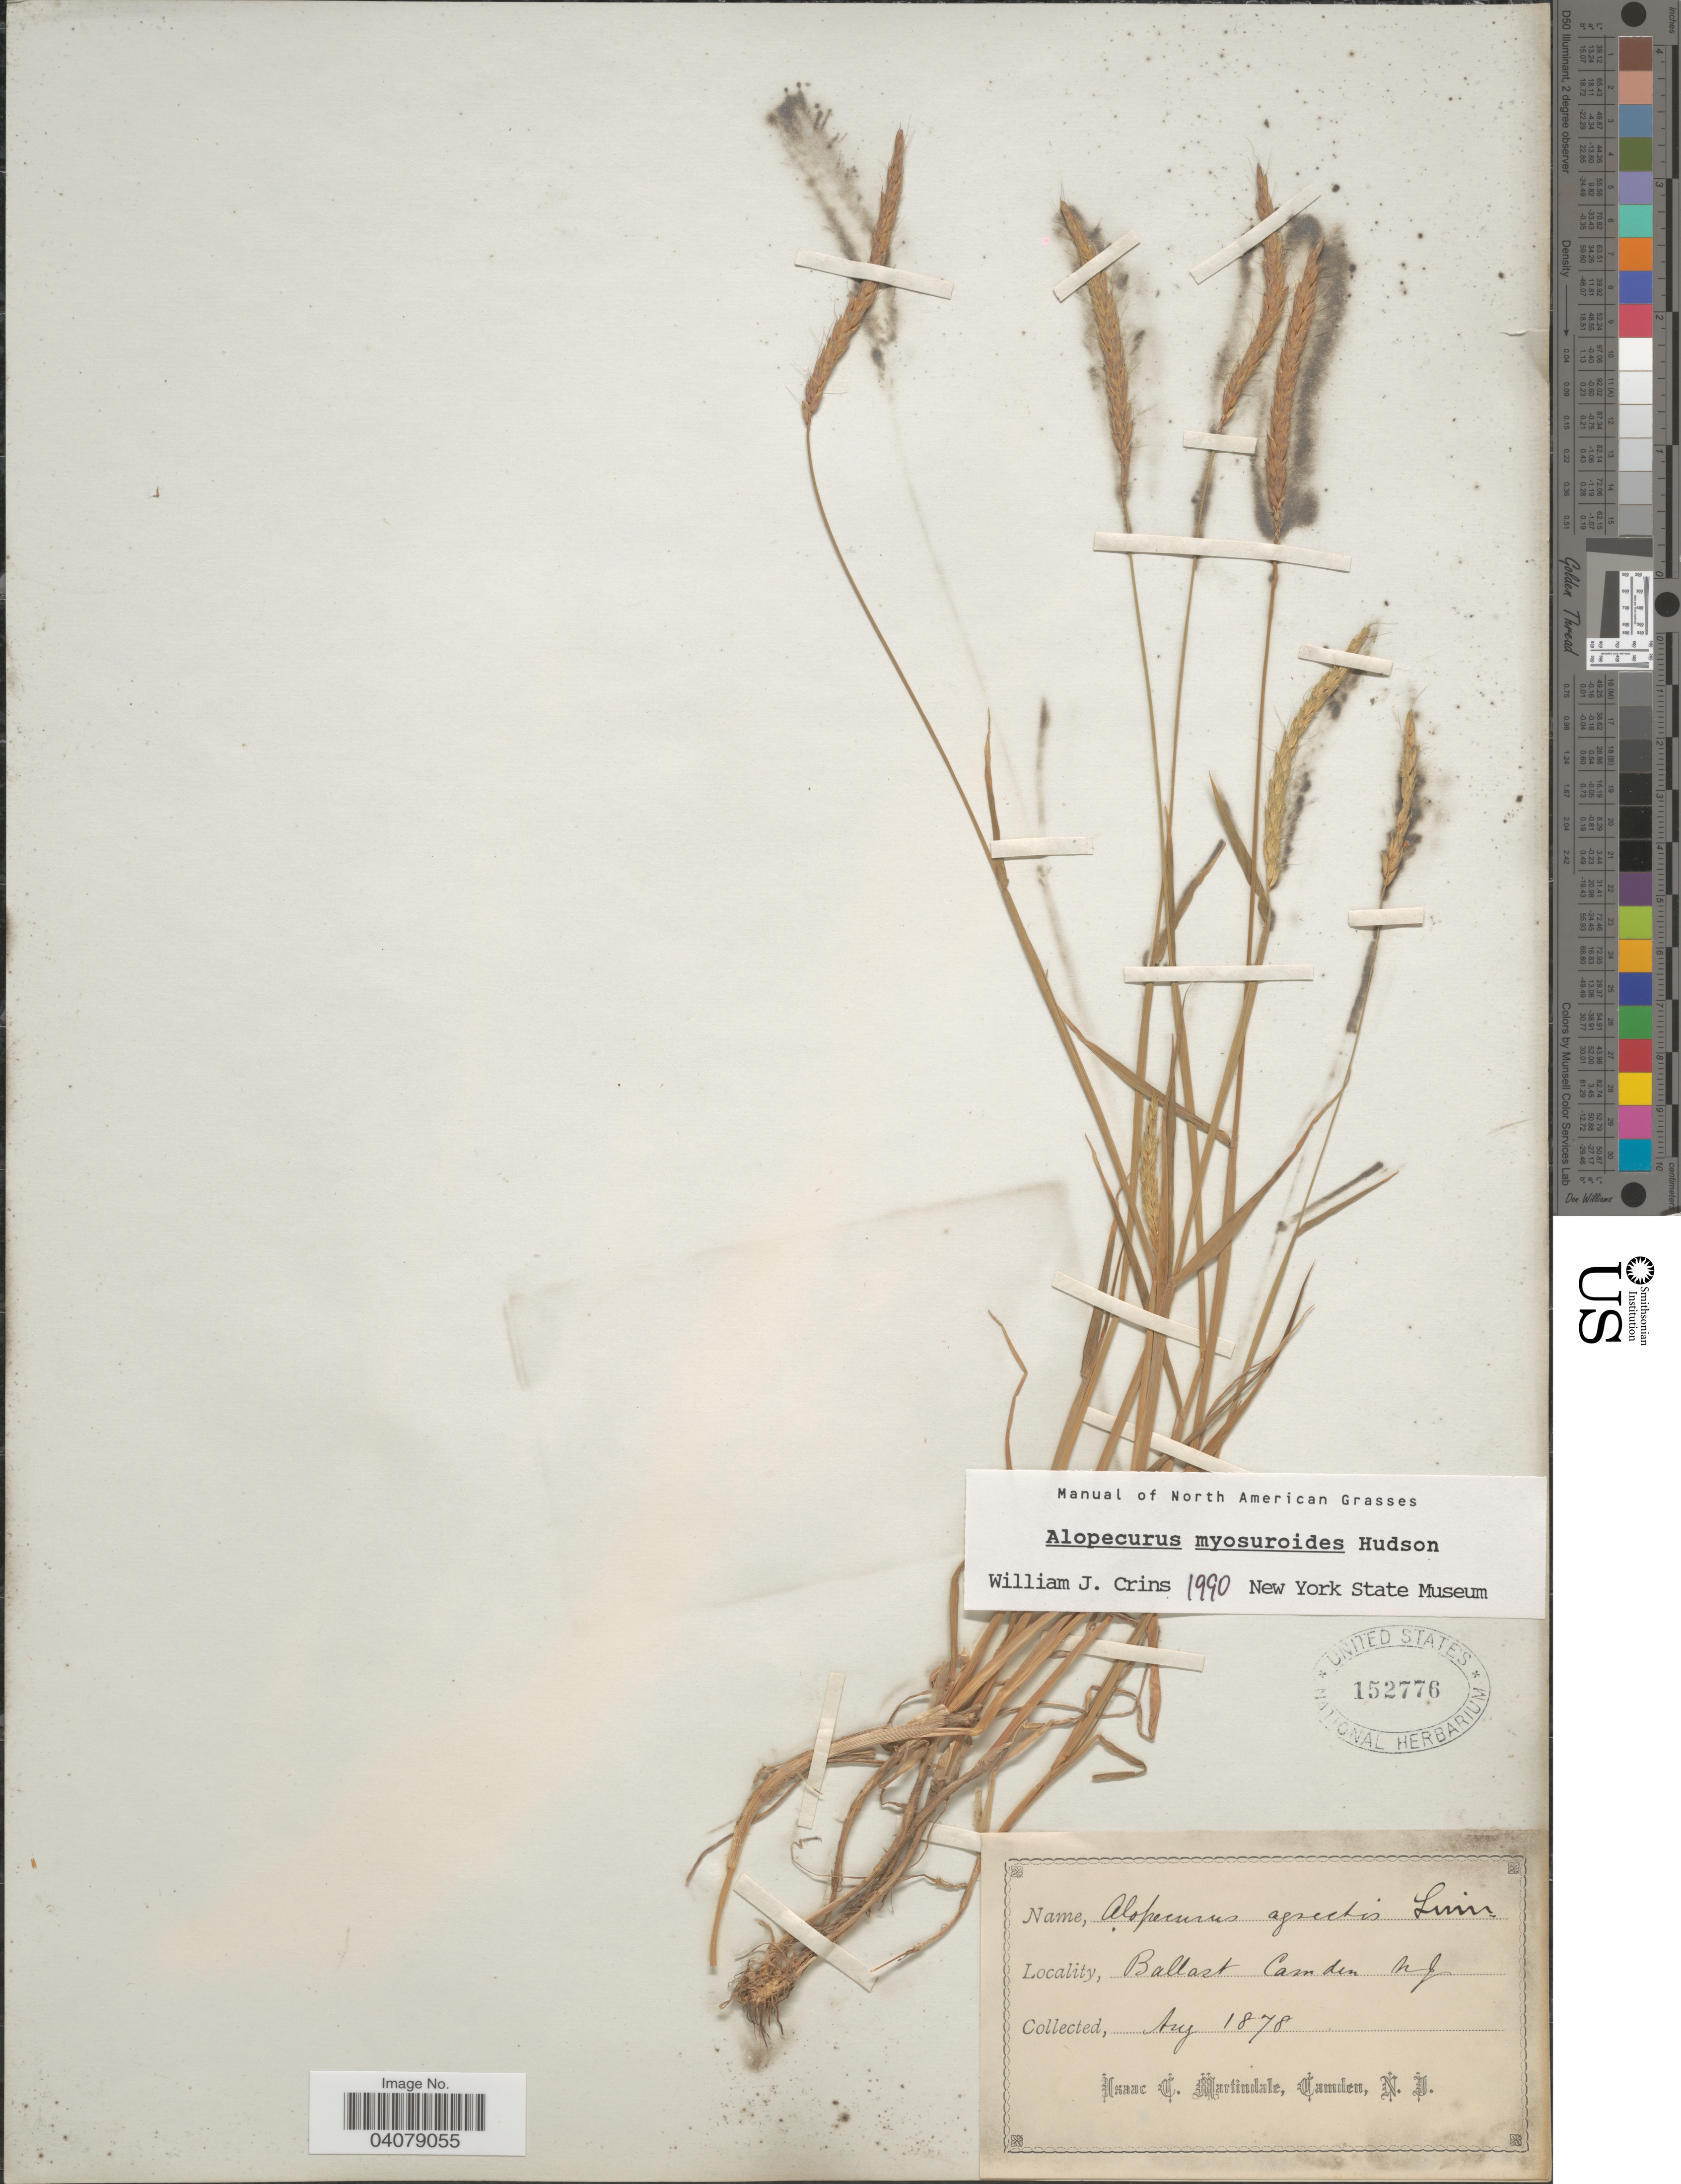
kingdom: Plantae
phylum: Tracheophyta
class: Liliopsida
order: Poales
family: Poaceae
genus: Alopecurus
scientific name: Alopecurus myosuroides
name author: Huds.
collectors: I. C. Martindale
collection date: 1878-08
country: United States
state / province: New Jersey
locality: Ballast Camden.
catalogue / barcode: US 152776